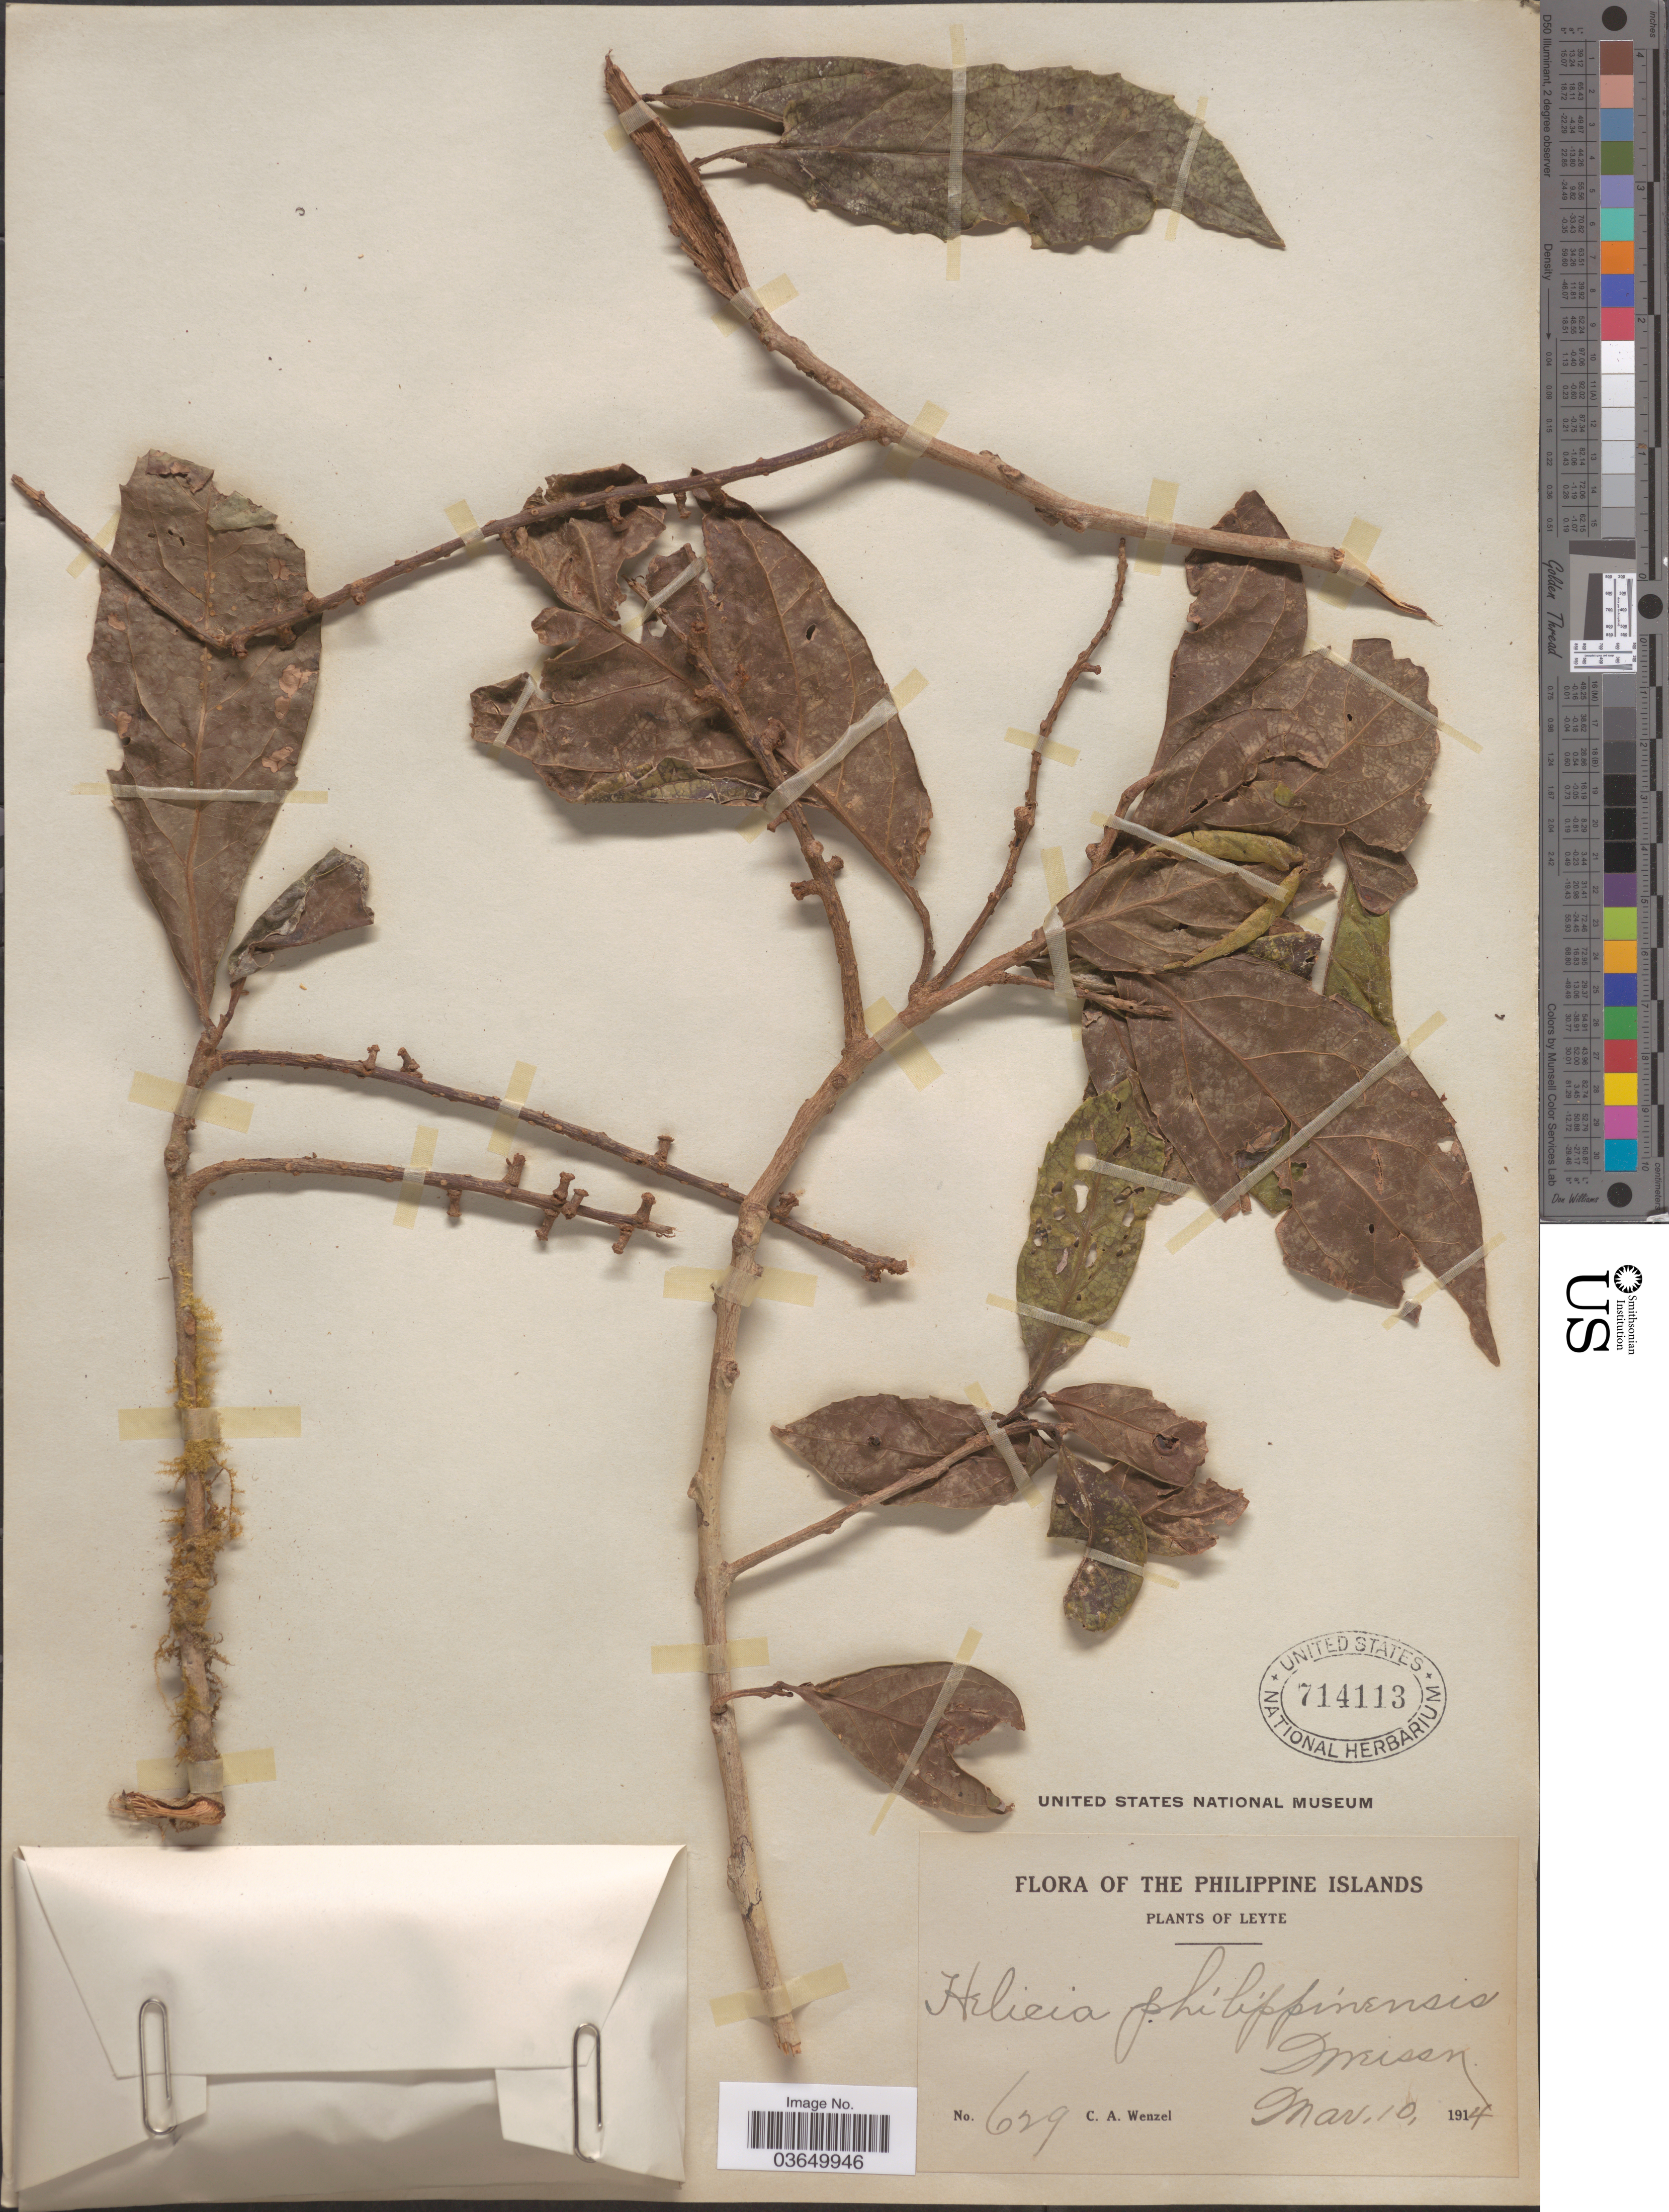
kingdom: Plantae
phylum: Tracheophyta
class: Magnoliopsida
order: Proteales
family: Proteaceae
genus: Helicia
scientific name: Helicia cumingiana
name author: C. Presl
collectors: C. Wenzel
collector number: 629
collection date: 1914-03-10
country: Philippines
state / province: Eastern Visayas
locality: Leyte.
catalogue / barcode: US 714113